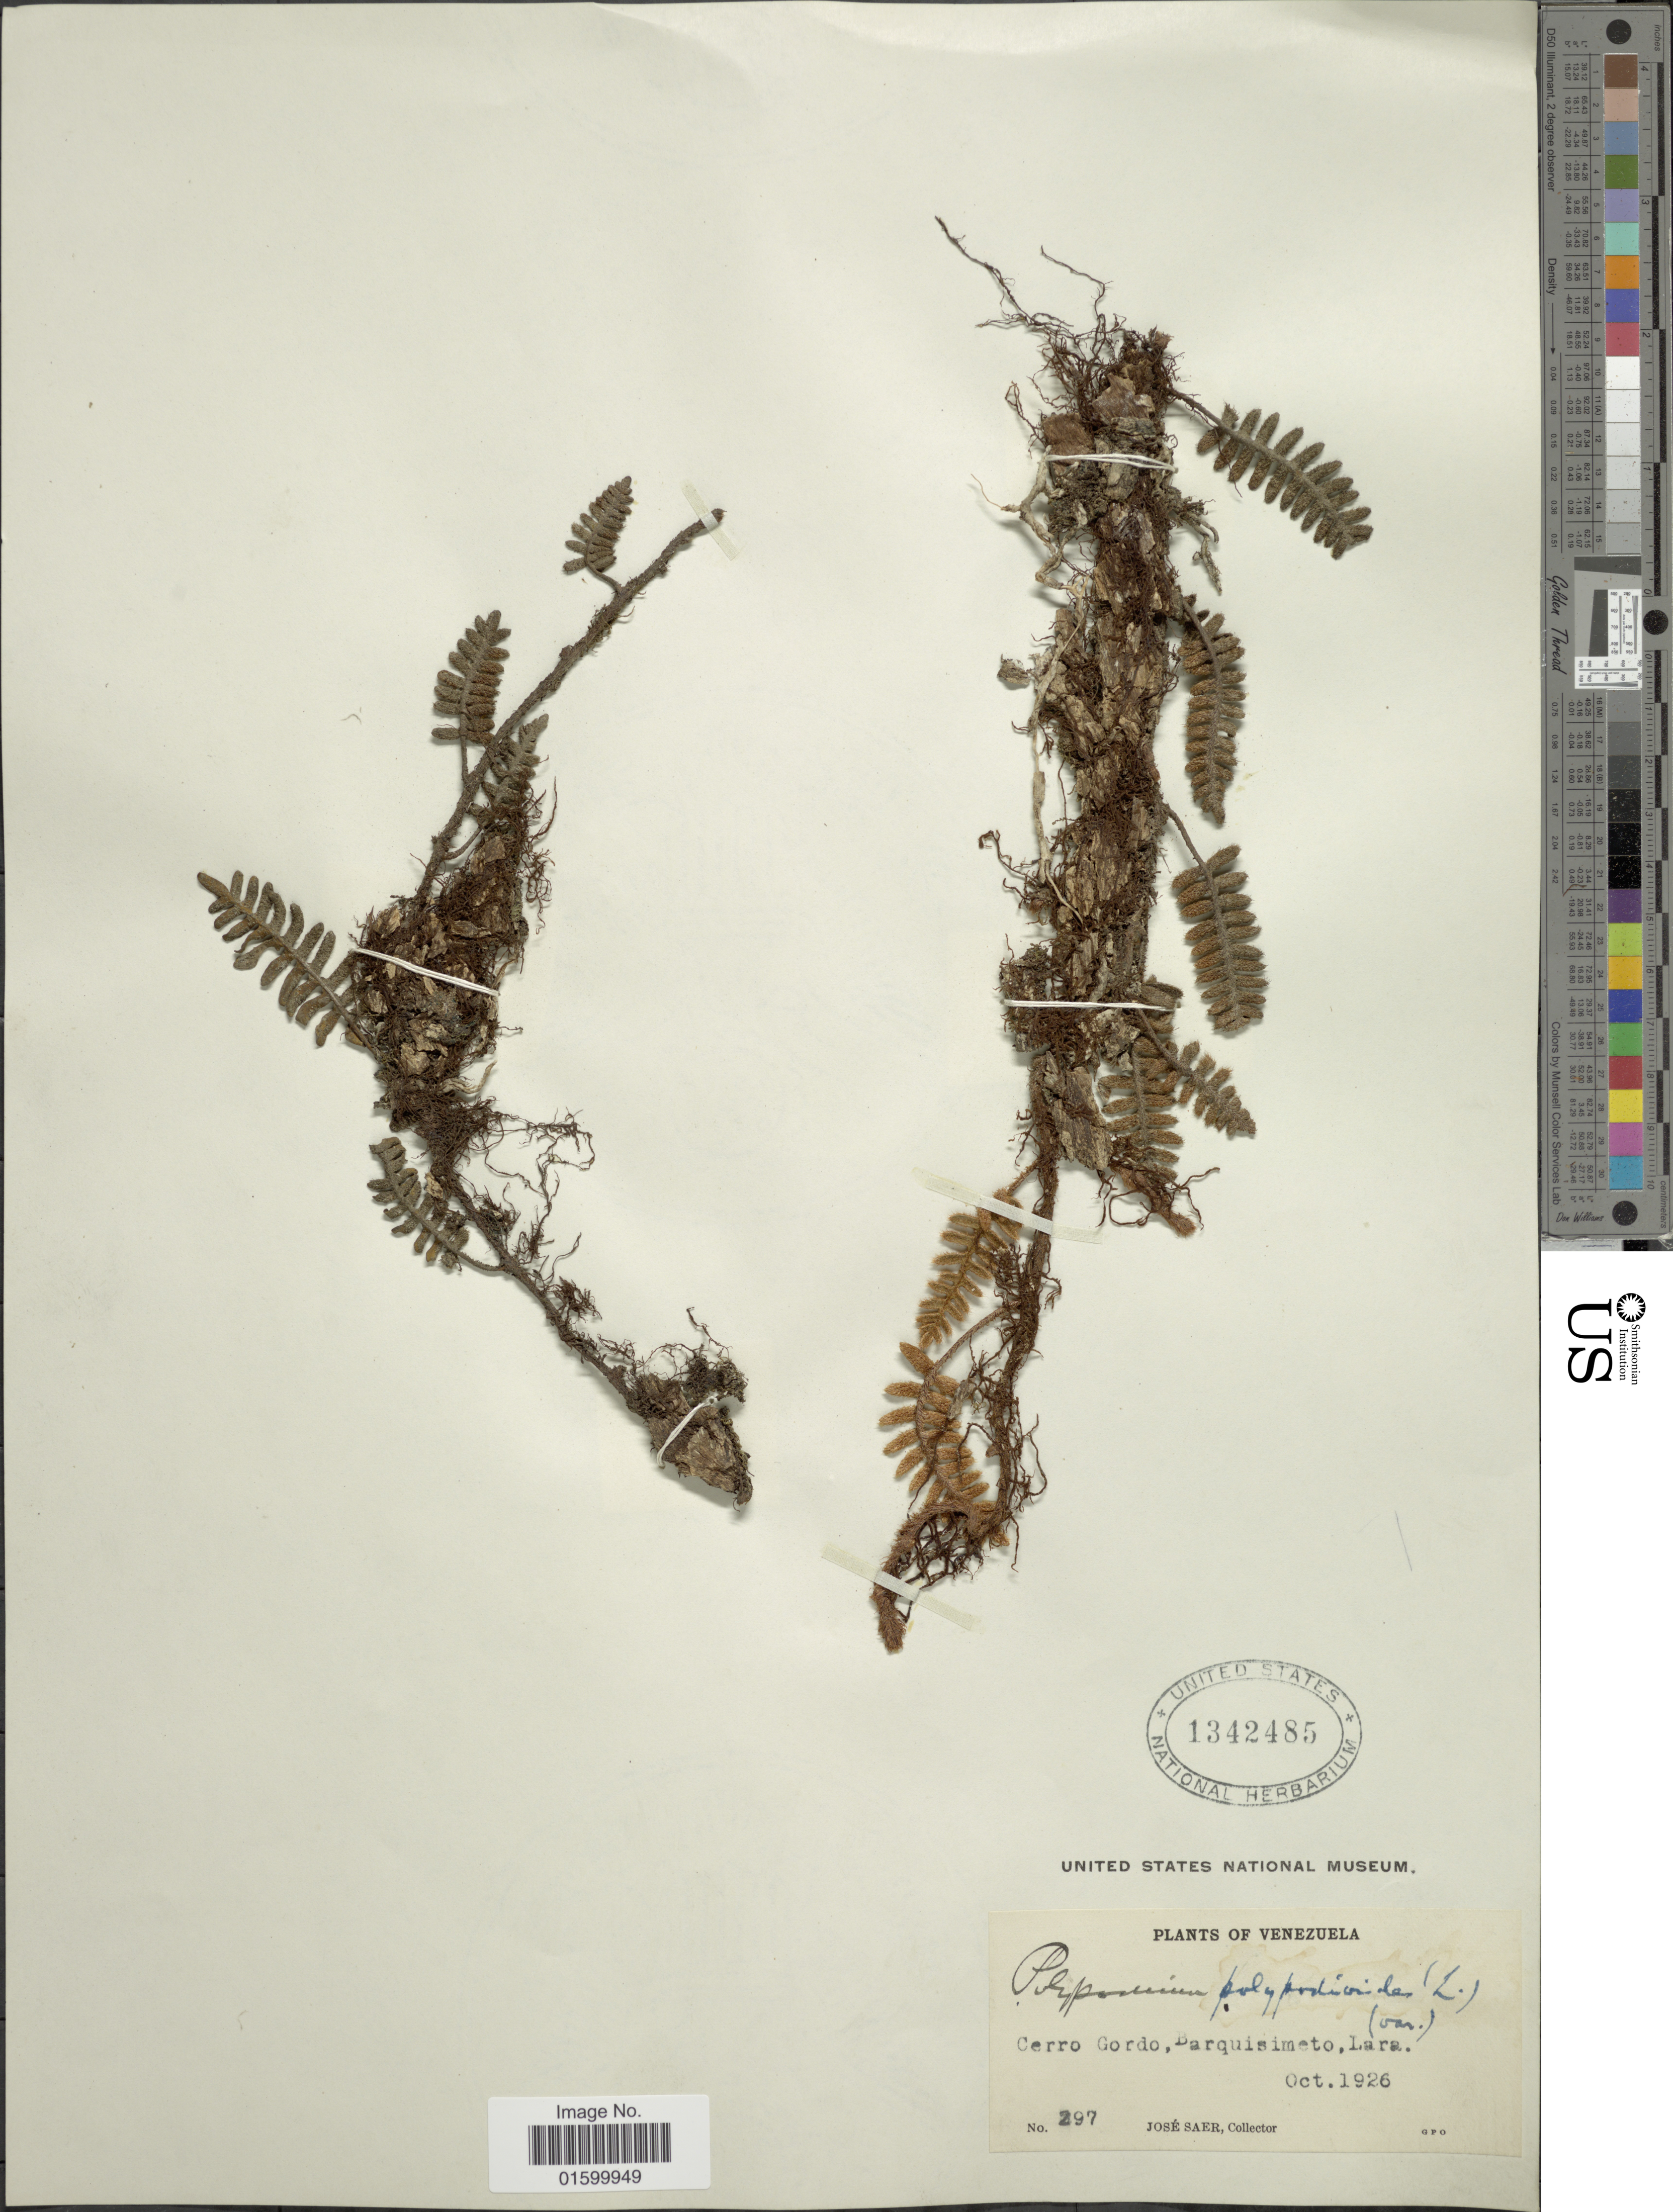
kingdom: Plantae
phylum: Tracheophyta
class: Polypodiopsida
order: Polypodiales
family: Polypodiaceae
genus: Pleopeltis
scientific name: Pleopeltis polypodioides var. burchellii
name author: (Baker) A.R. Sm.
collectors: J. Saer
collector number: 297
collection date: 1926-10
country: Venezuela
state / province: Lara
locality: Cerro Gordo, Barquisimeto, Lara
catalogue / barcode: US 1342485